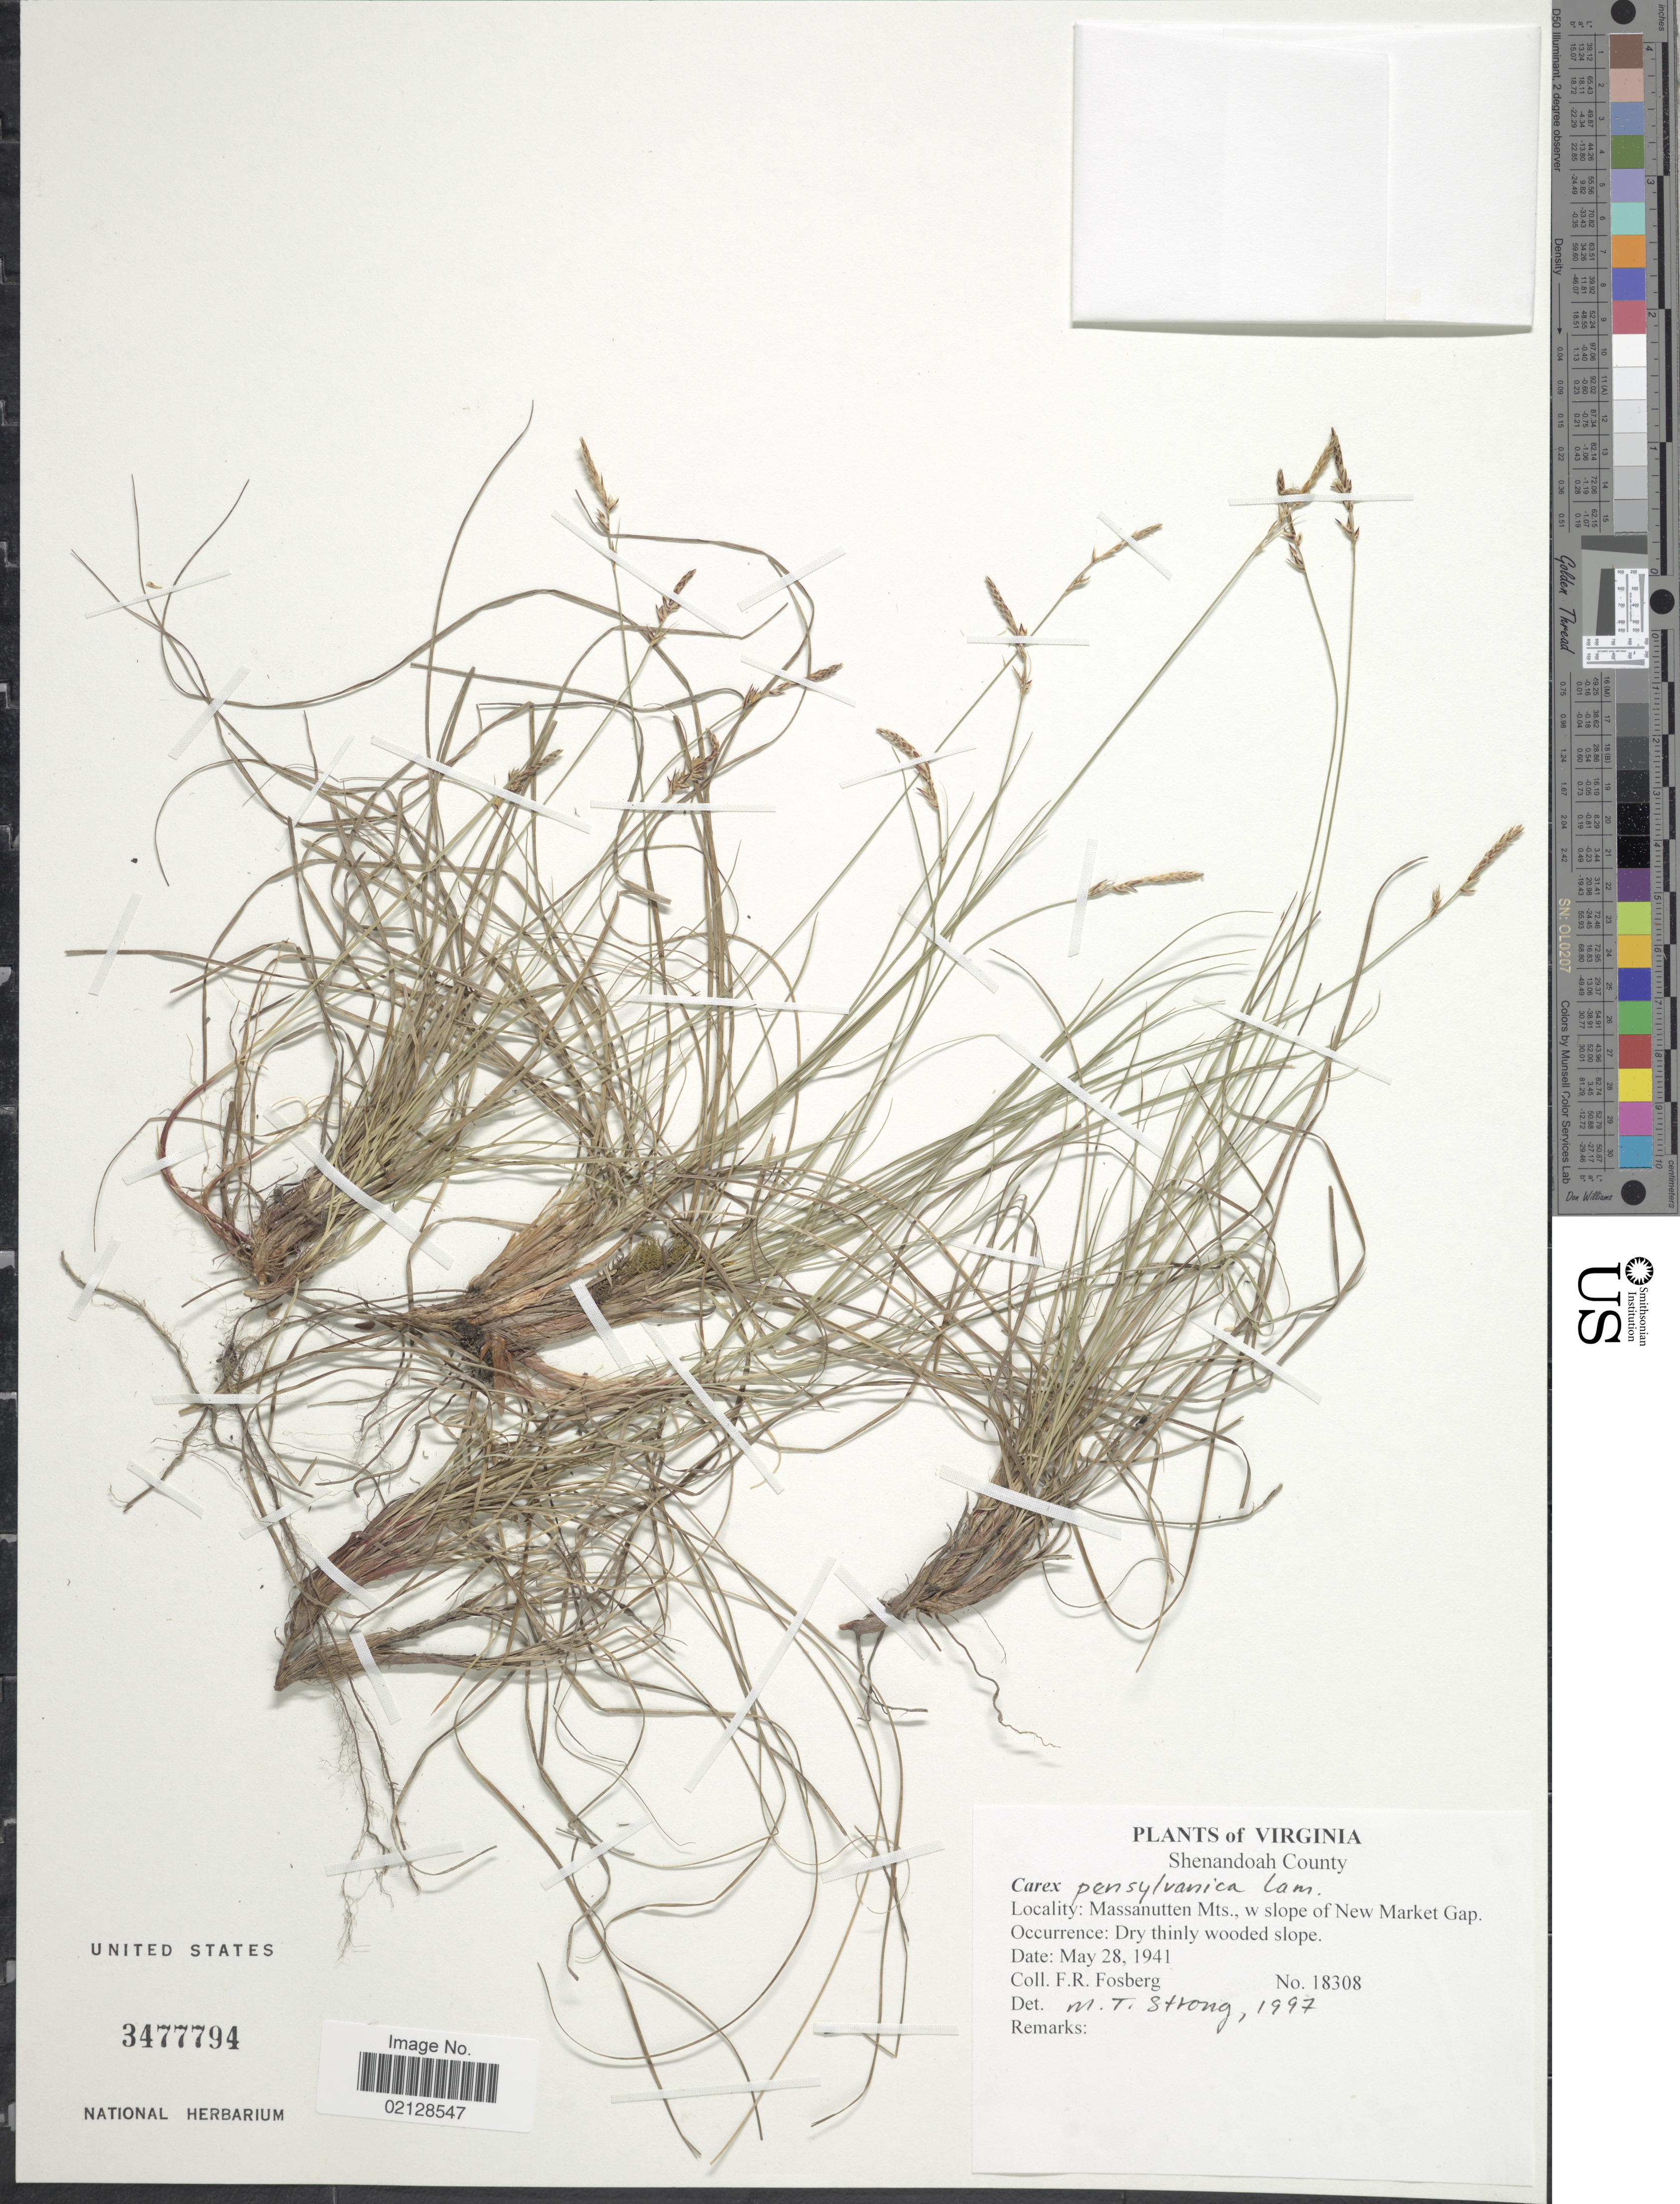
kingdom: Plantae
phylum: Tracheophyta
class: Liliopsida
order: Poales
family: Cyperaceae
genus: Carex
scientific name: Carex pensylvanica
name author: Lam.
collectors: F. R. Fosberg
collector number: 18308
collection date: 1941-05-28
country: United States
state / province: Virginia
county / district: Shenandoah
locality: Shenandoah County, Massanutten Mts., w. slope of New Market Gap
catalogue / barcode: US 3477794